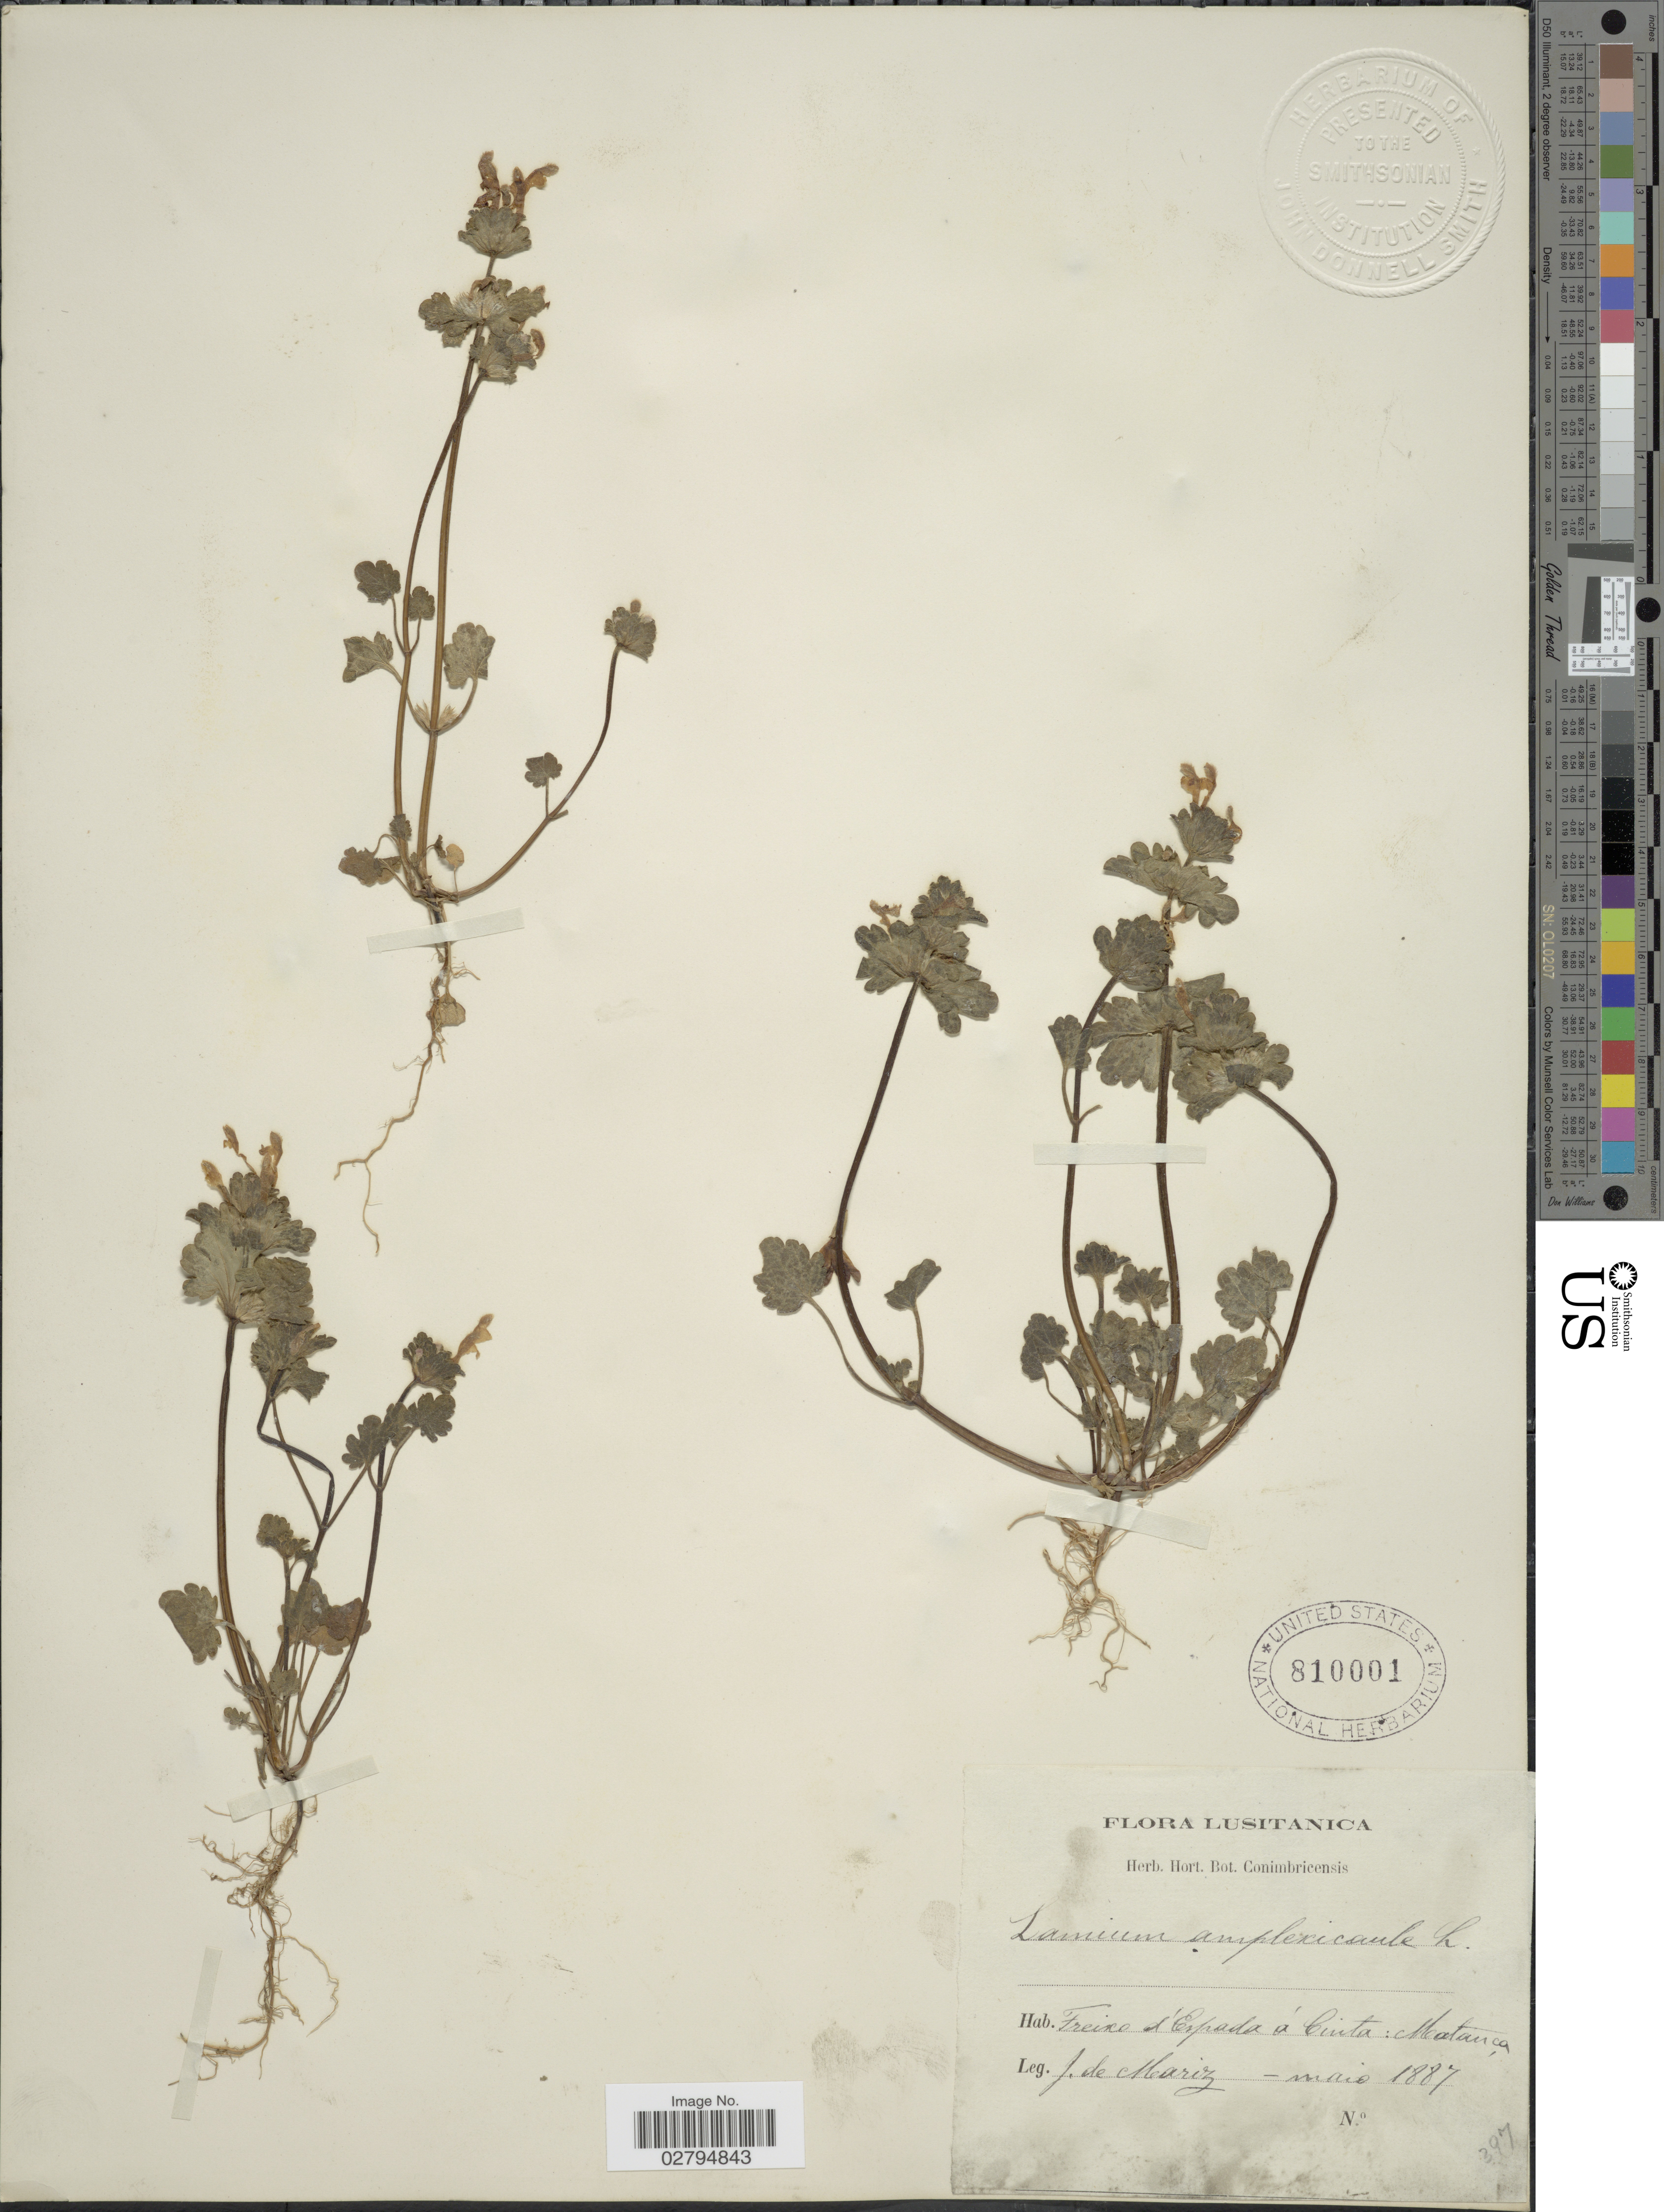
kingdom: Plantae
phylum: Tracheophyta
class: Magnoliopsida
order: Lamiales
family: Lamiaceae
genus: Lamium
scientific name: Lamium amplexicaule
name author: L.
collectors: J. Mariz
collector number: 397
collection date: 1887-05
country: Portugal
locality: Lusitanica. Freixo d'Espada à Cinta: Matanca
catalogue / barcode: US 810001